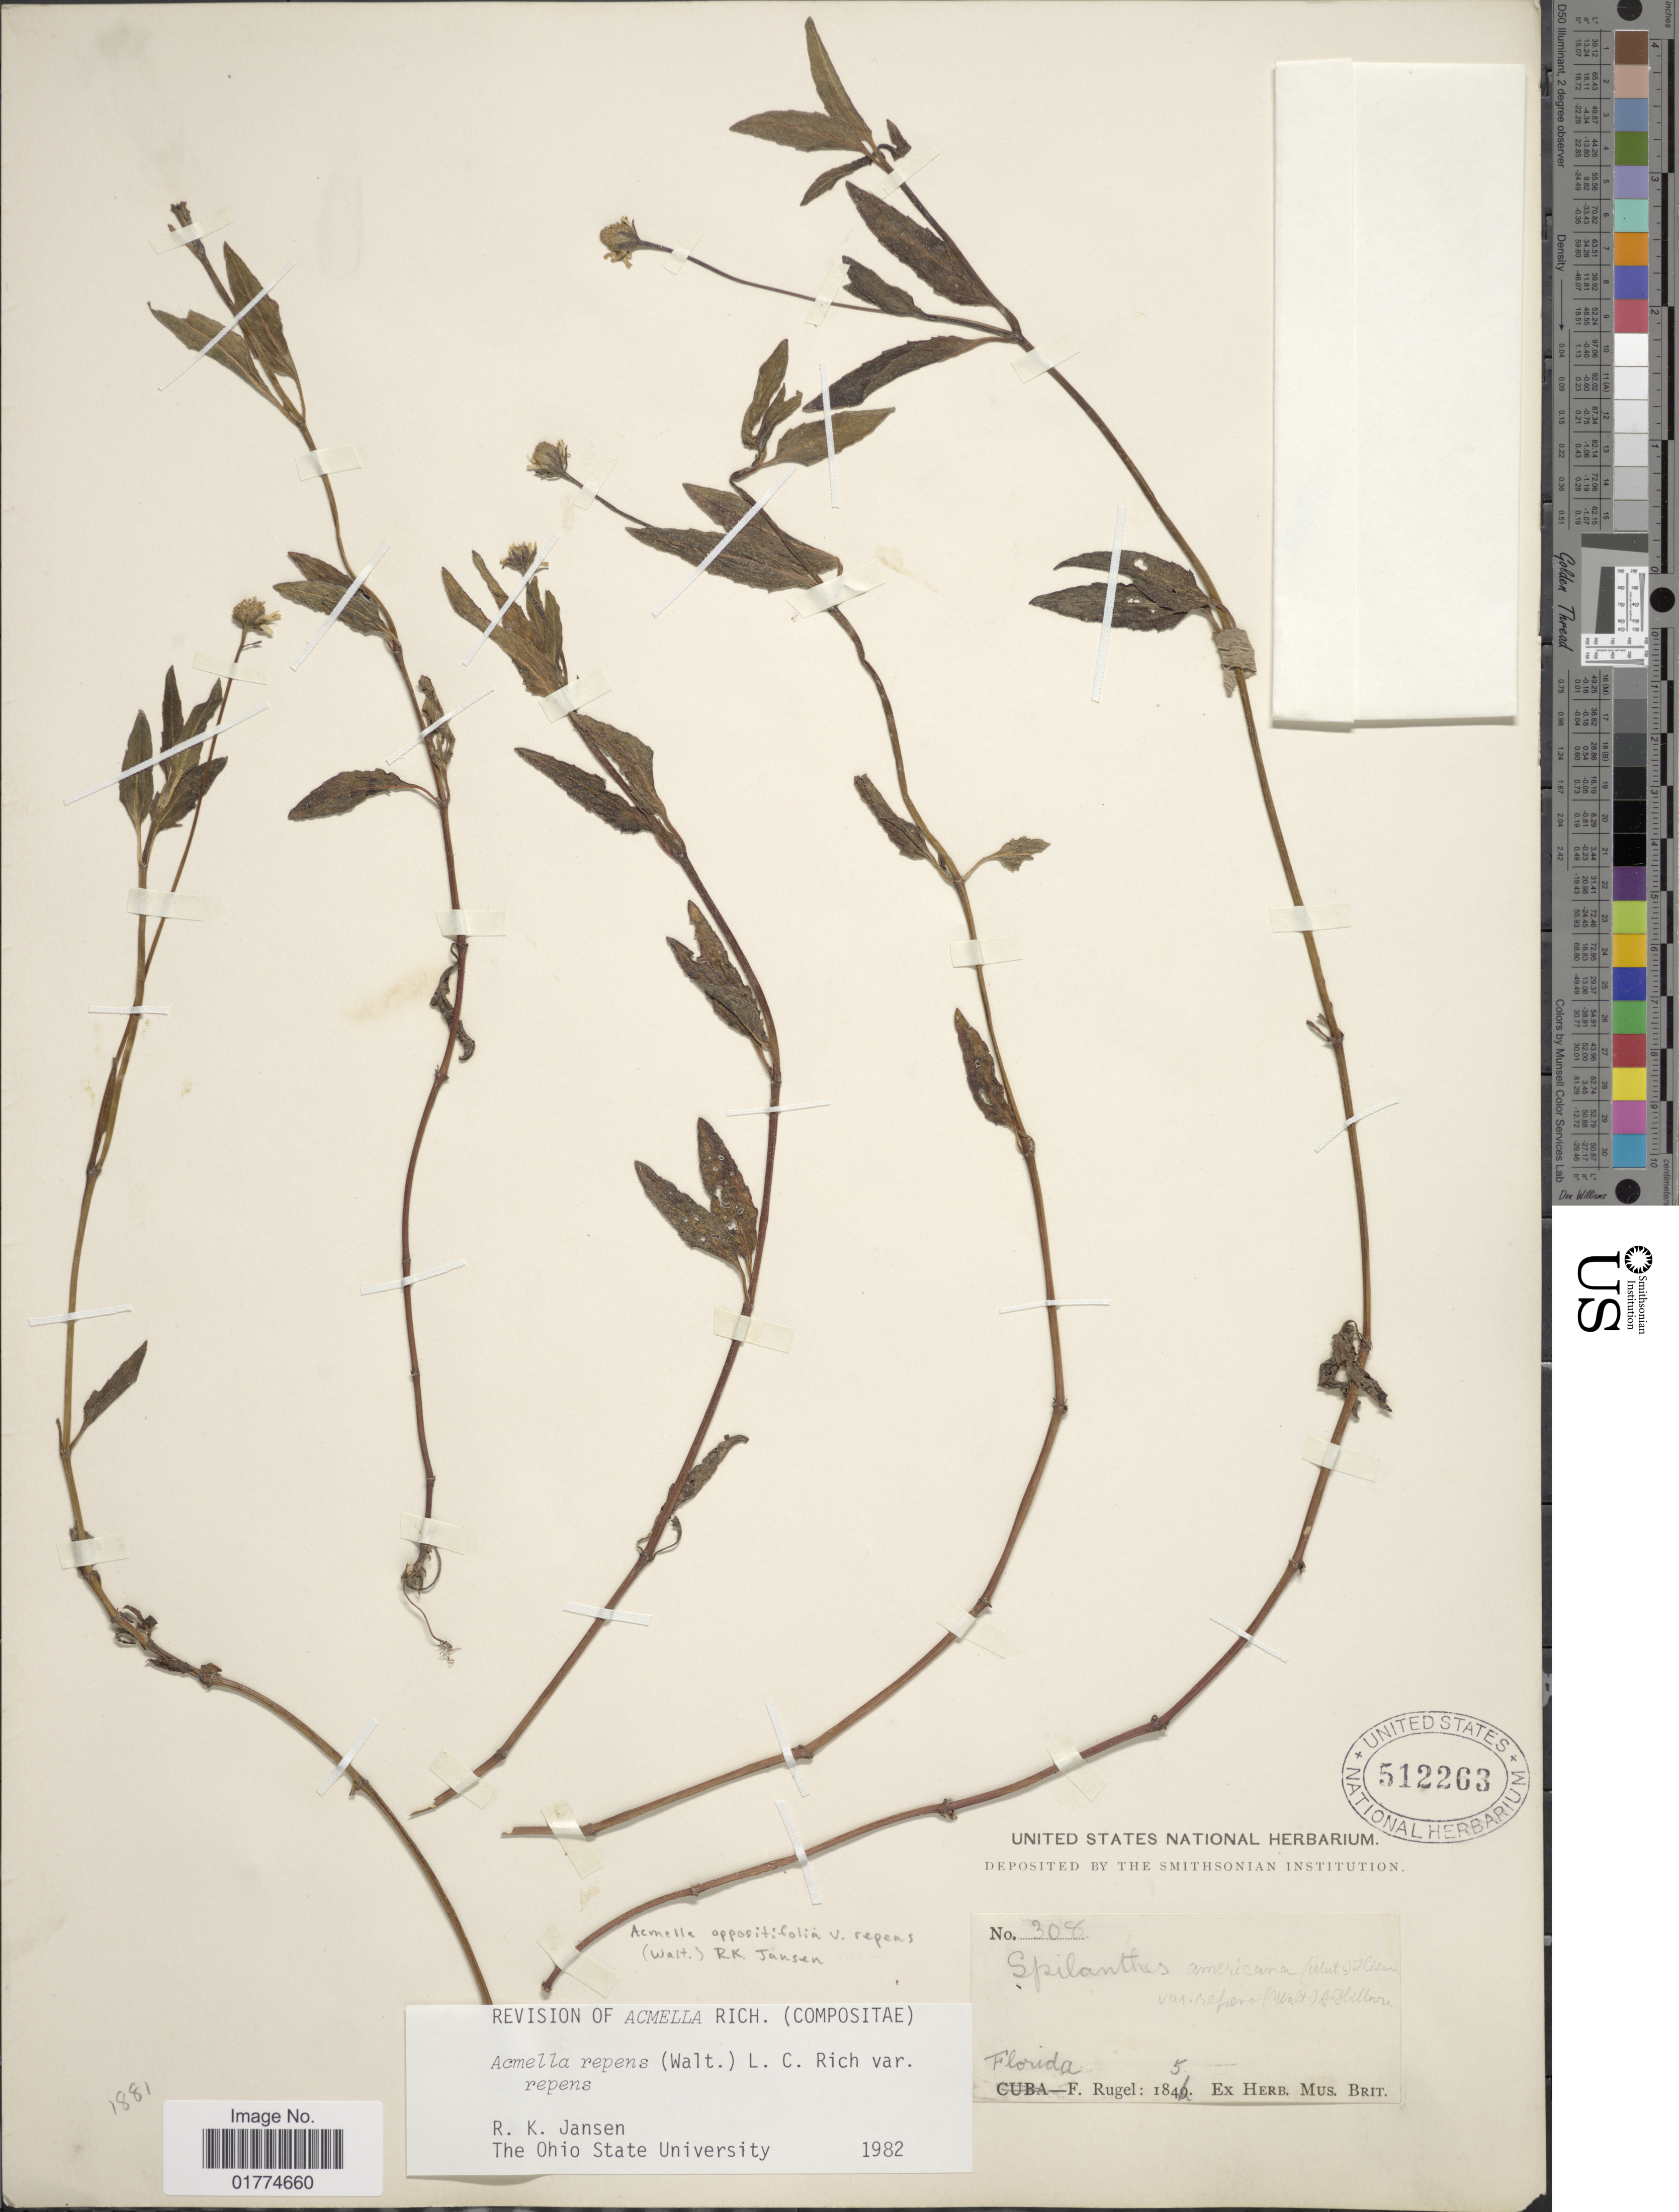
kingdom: Plantae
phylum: Tracheophyta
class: Magnoliopsida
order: Asterales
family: Asteraceae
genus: Acmella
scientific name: Acmella oppositifolia var. repens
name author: (Walter) R.K. Jansen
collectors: F. Rugel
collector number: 308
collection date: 1845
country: United States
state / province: Florida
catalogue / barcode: US 512263